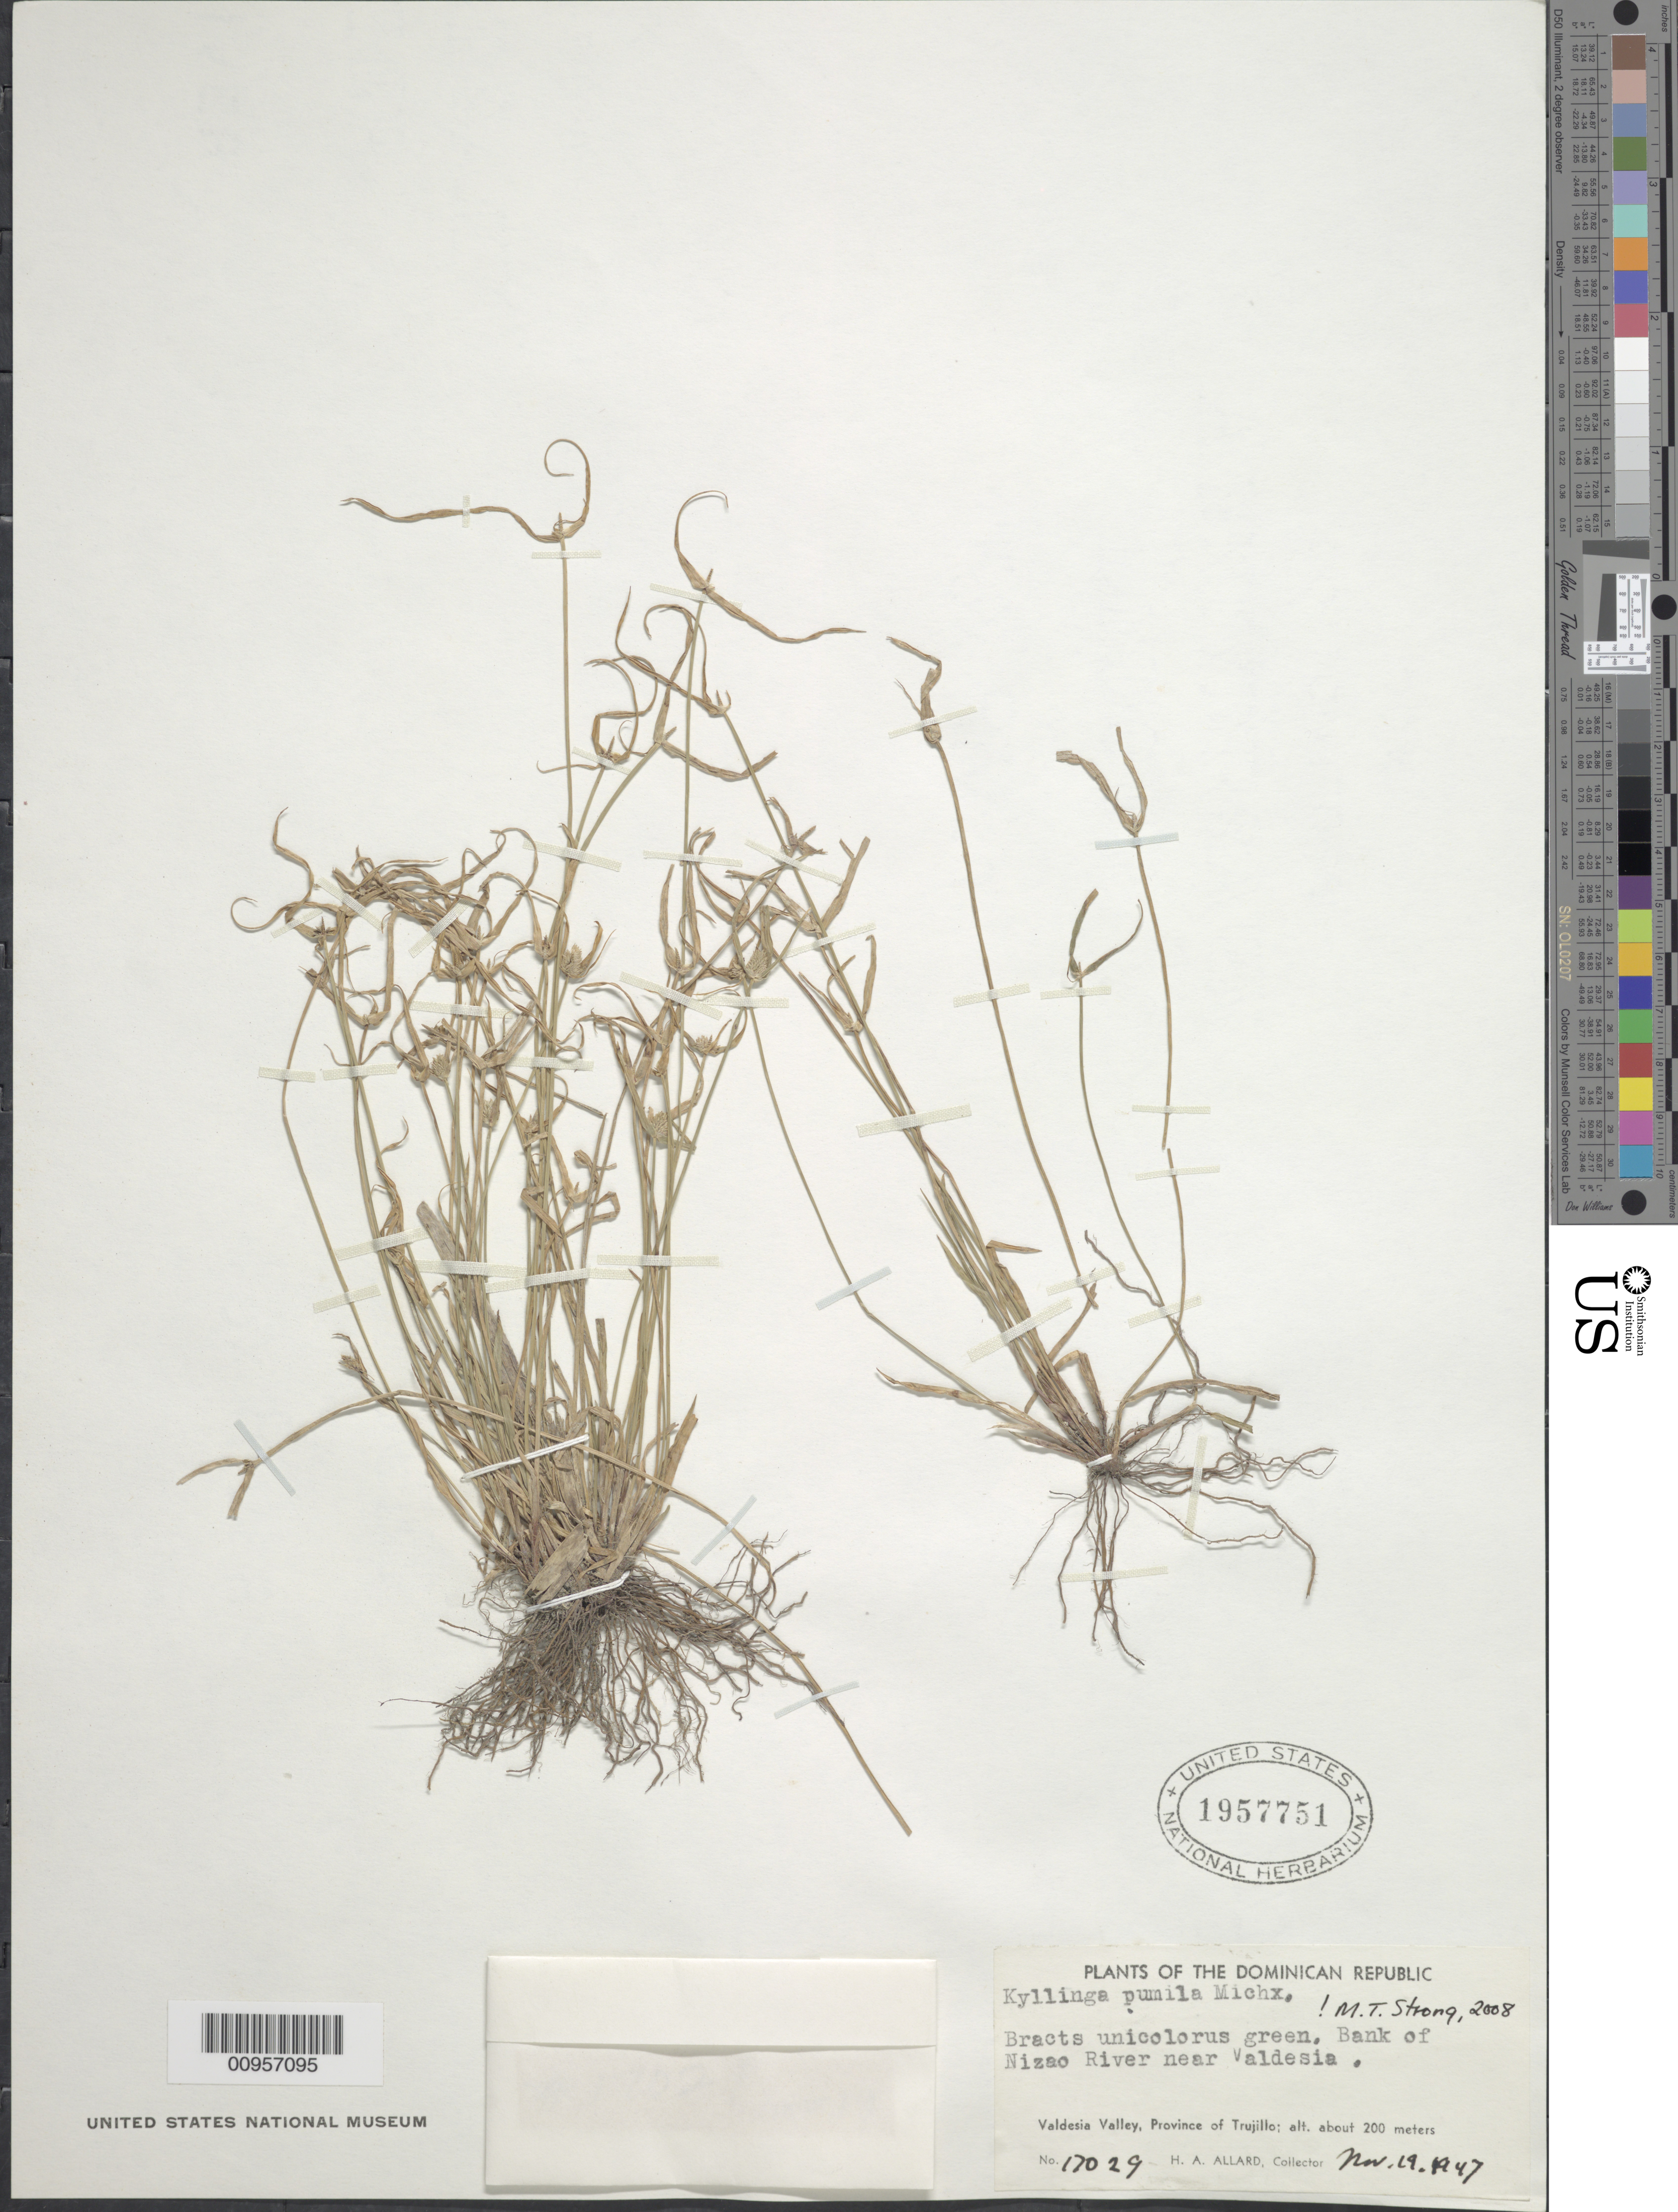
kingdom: Plantae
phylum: Tracheophyta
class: Liliopsida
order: Poales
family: Cyperaceae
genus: Cyperus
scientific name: Cyperus hortensis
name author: (Salzm. ex Steud.) Dorr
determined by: Strong, Mark T., (BOT), Smithsonian Institution - National Museum of Natural History (UNITED STATES)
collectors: H. A. Allard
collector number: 17029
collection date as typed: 19 Nov 1947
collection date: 1947-11-19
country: Dominican Republic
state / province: Santo Domingo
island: Hispaniola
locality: Valdesia Valley, bank of Nizao River near Valdesia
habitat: Bank of river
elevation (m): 200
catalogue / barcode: US 1957751